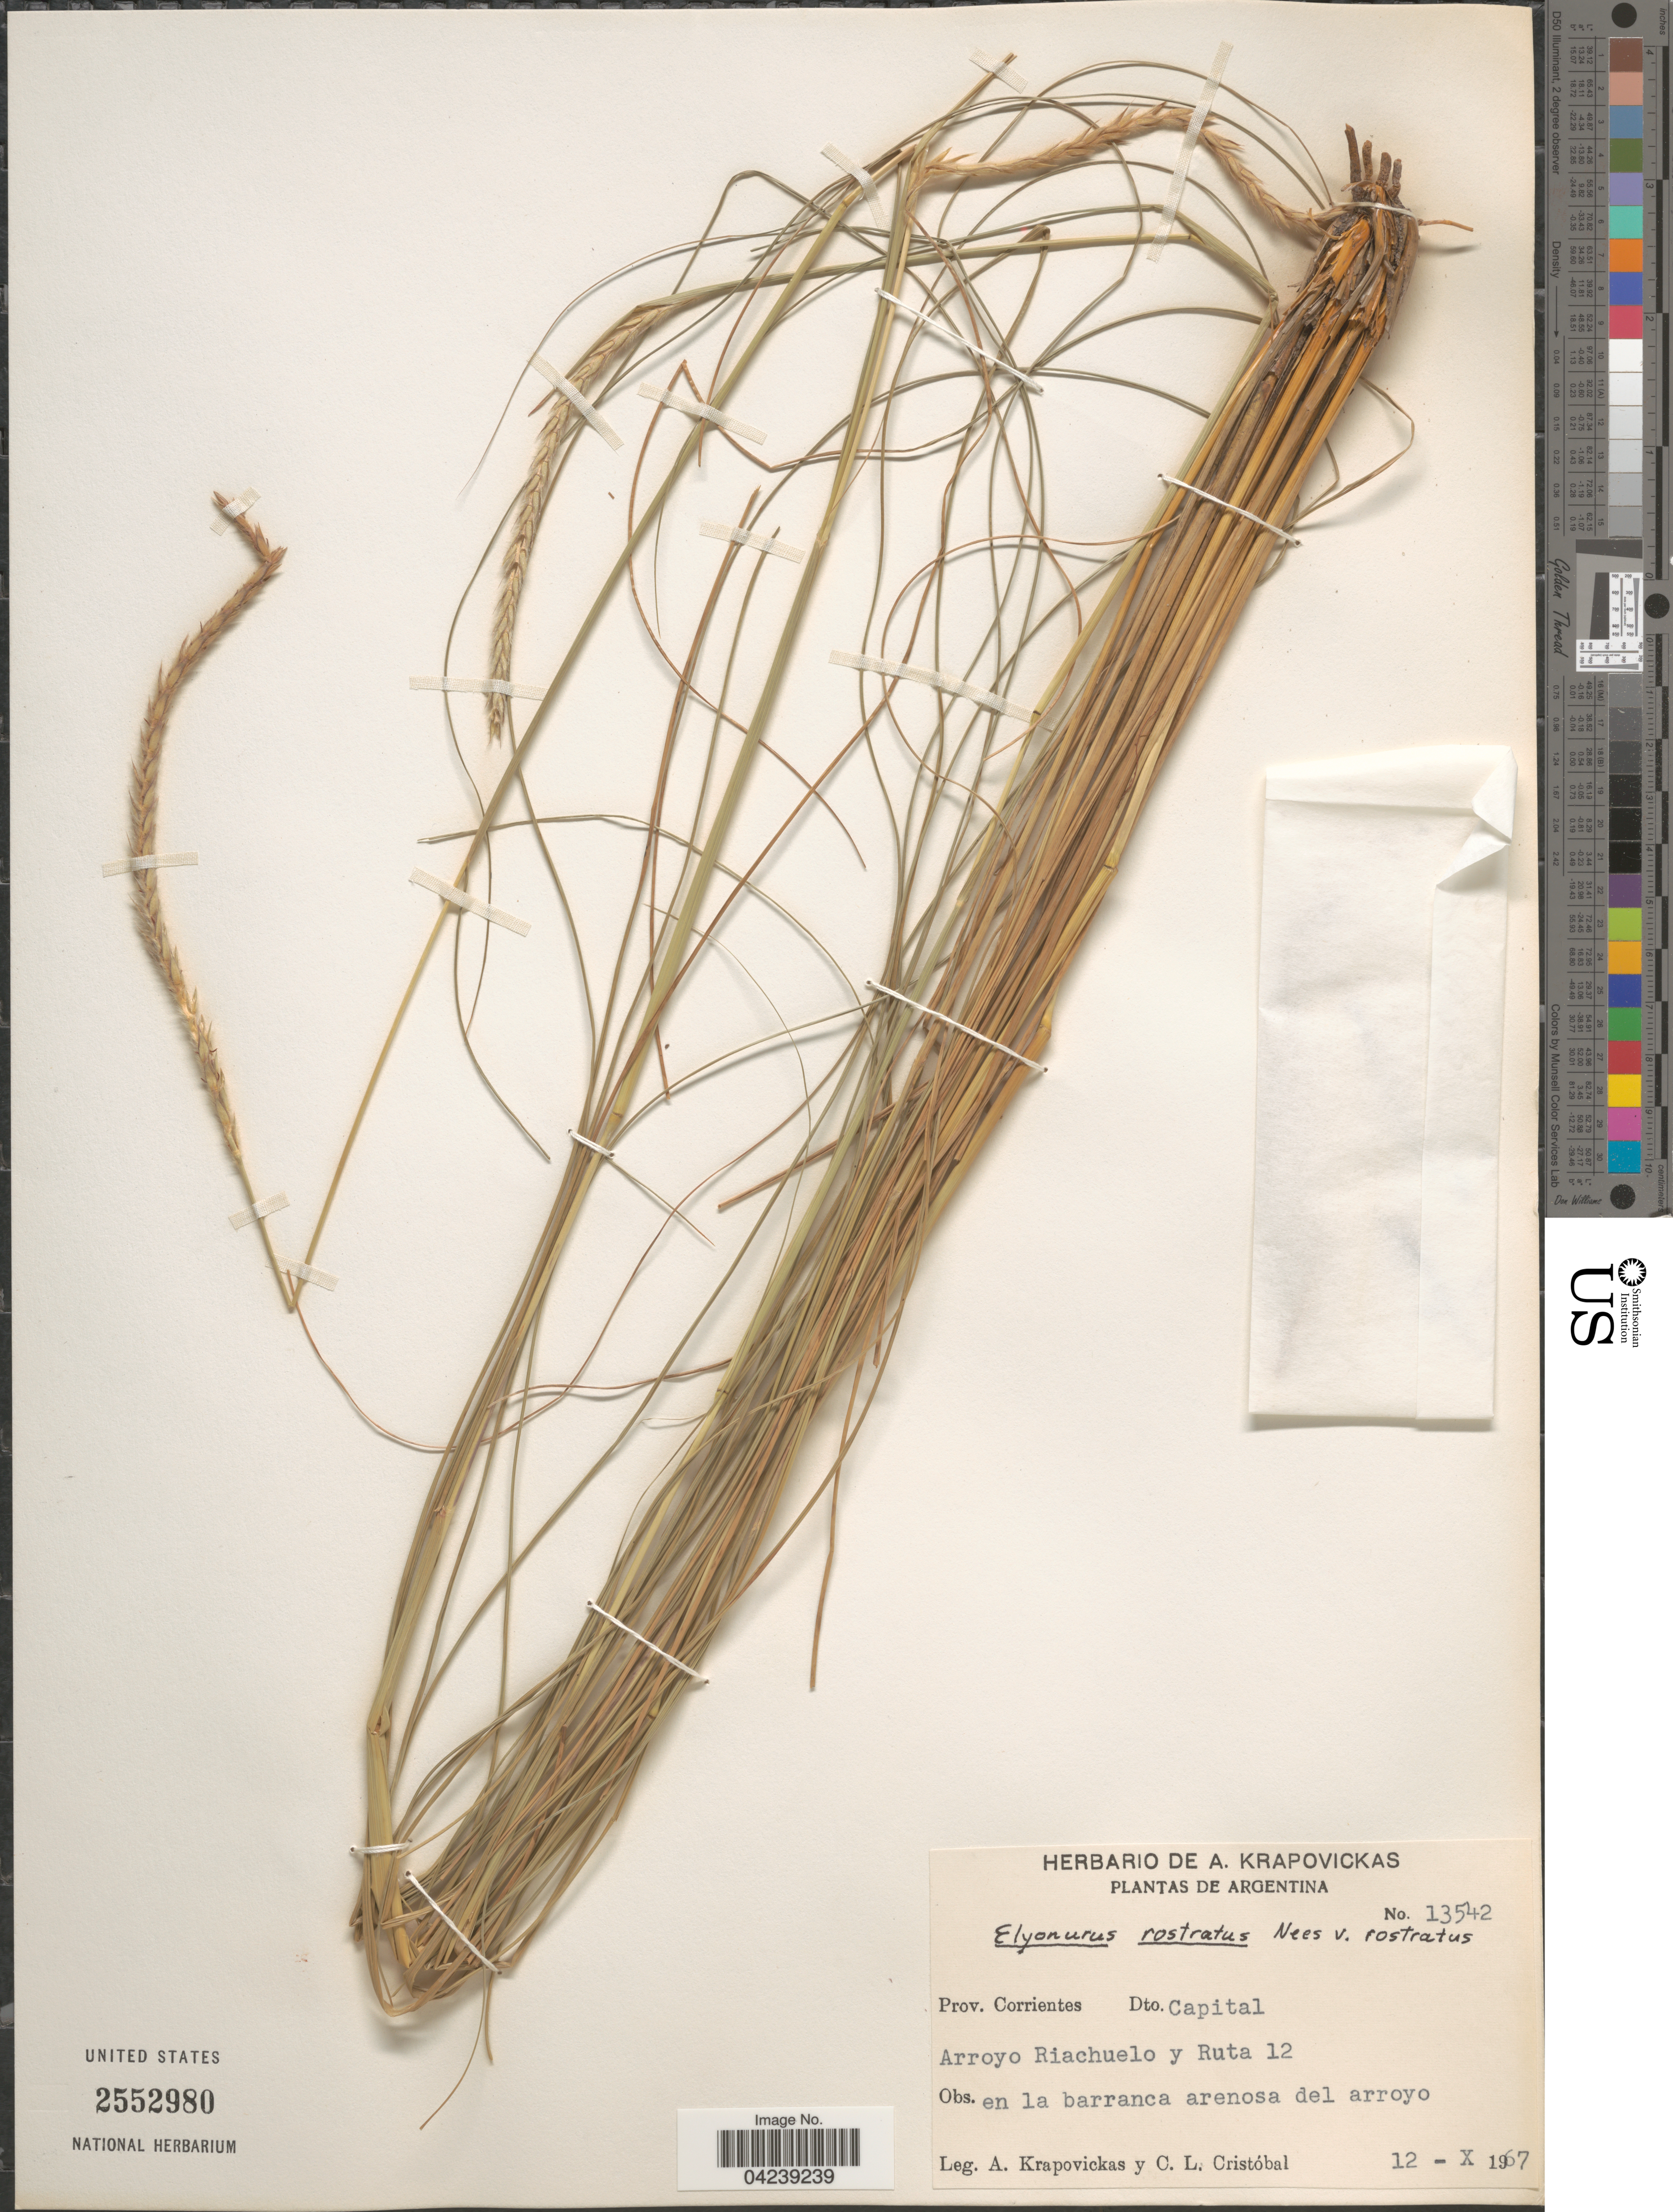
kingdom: Plantae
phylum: Tracheophyta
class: Liliopsida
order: Poales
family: Poaceae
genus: Elionurus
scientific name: Elionurus muticus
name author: (Spreng.) Kuntze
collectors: A. Krapovickas & C. L. Cristóbal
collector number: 13542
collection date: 1967-10-12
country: Argentina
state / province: Corrientes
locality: Dto. Capital. Arroyo Riachuelo y Ruta 12.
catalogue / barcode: US 2552980